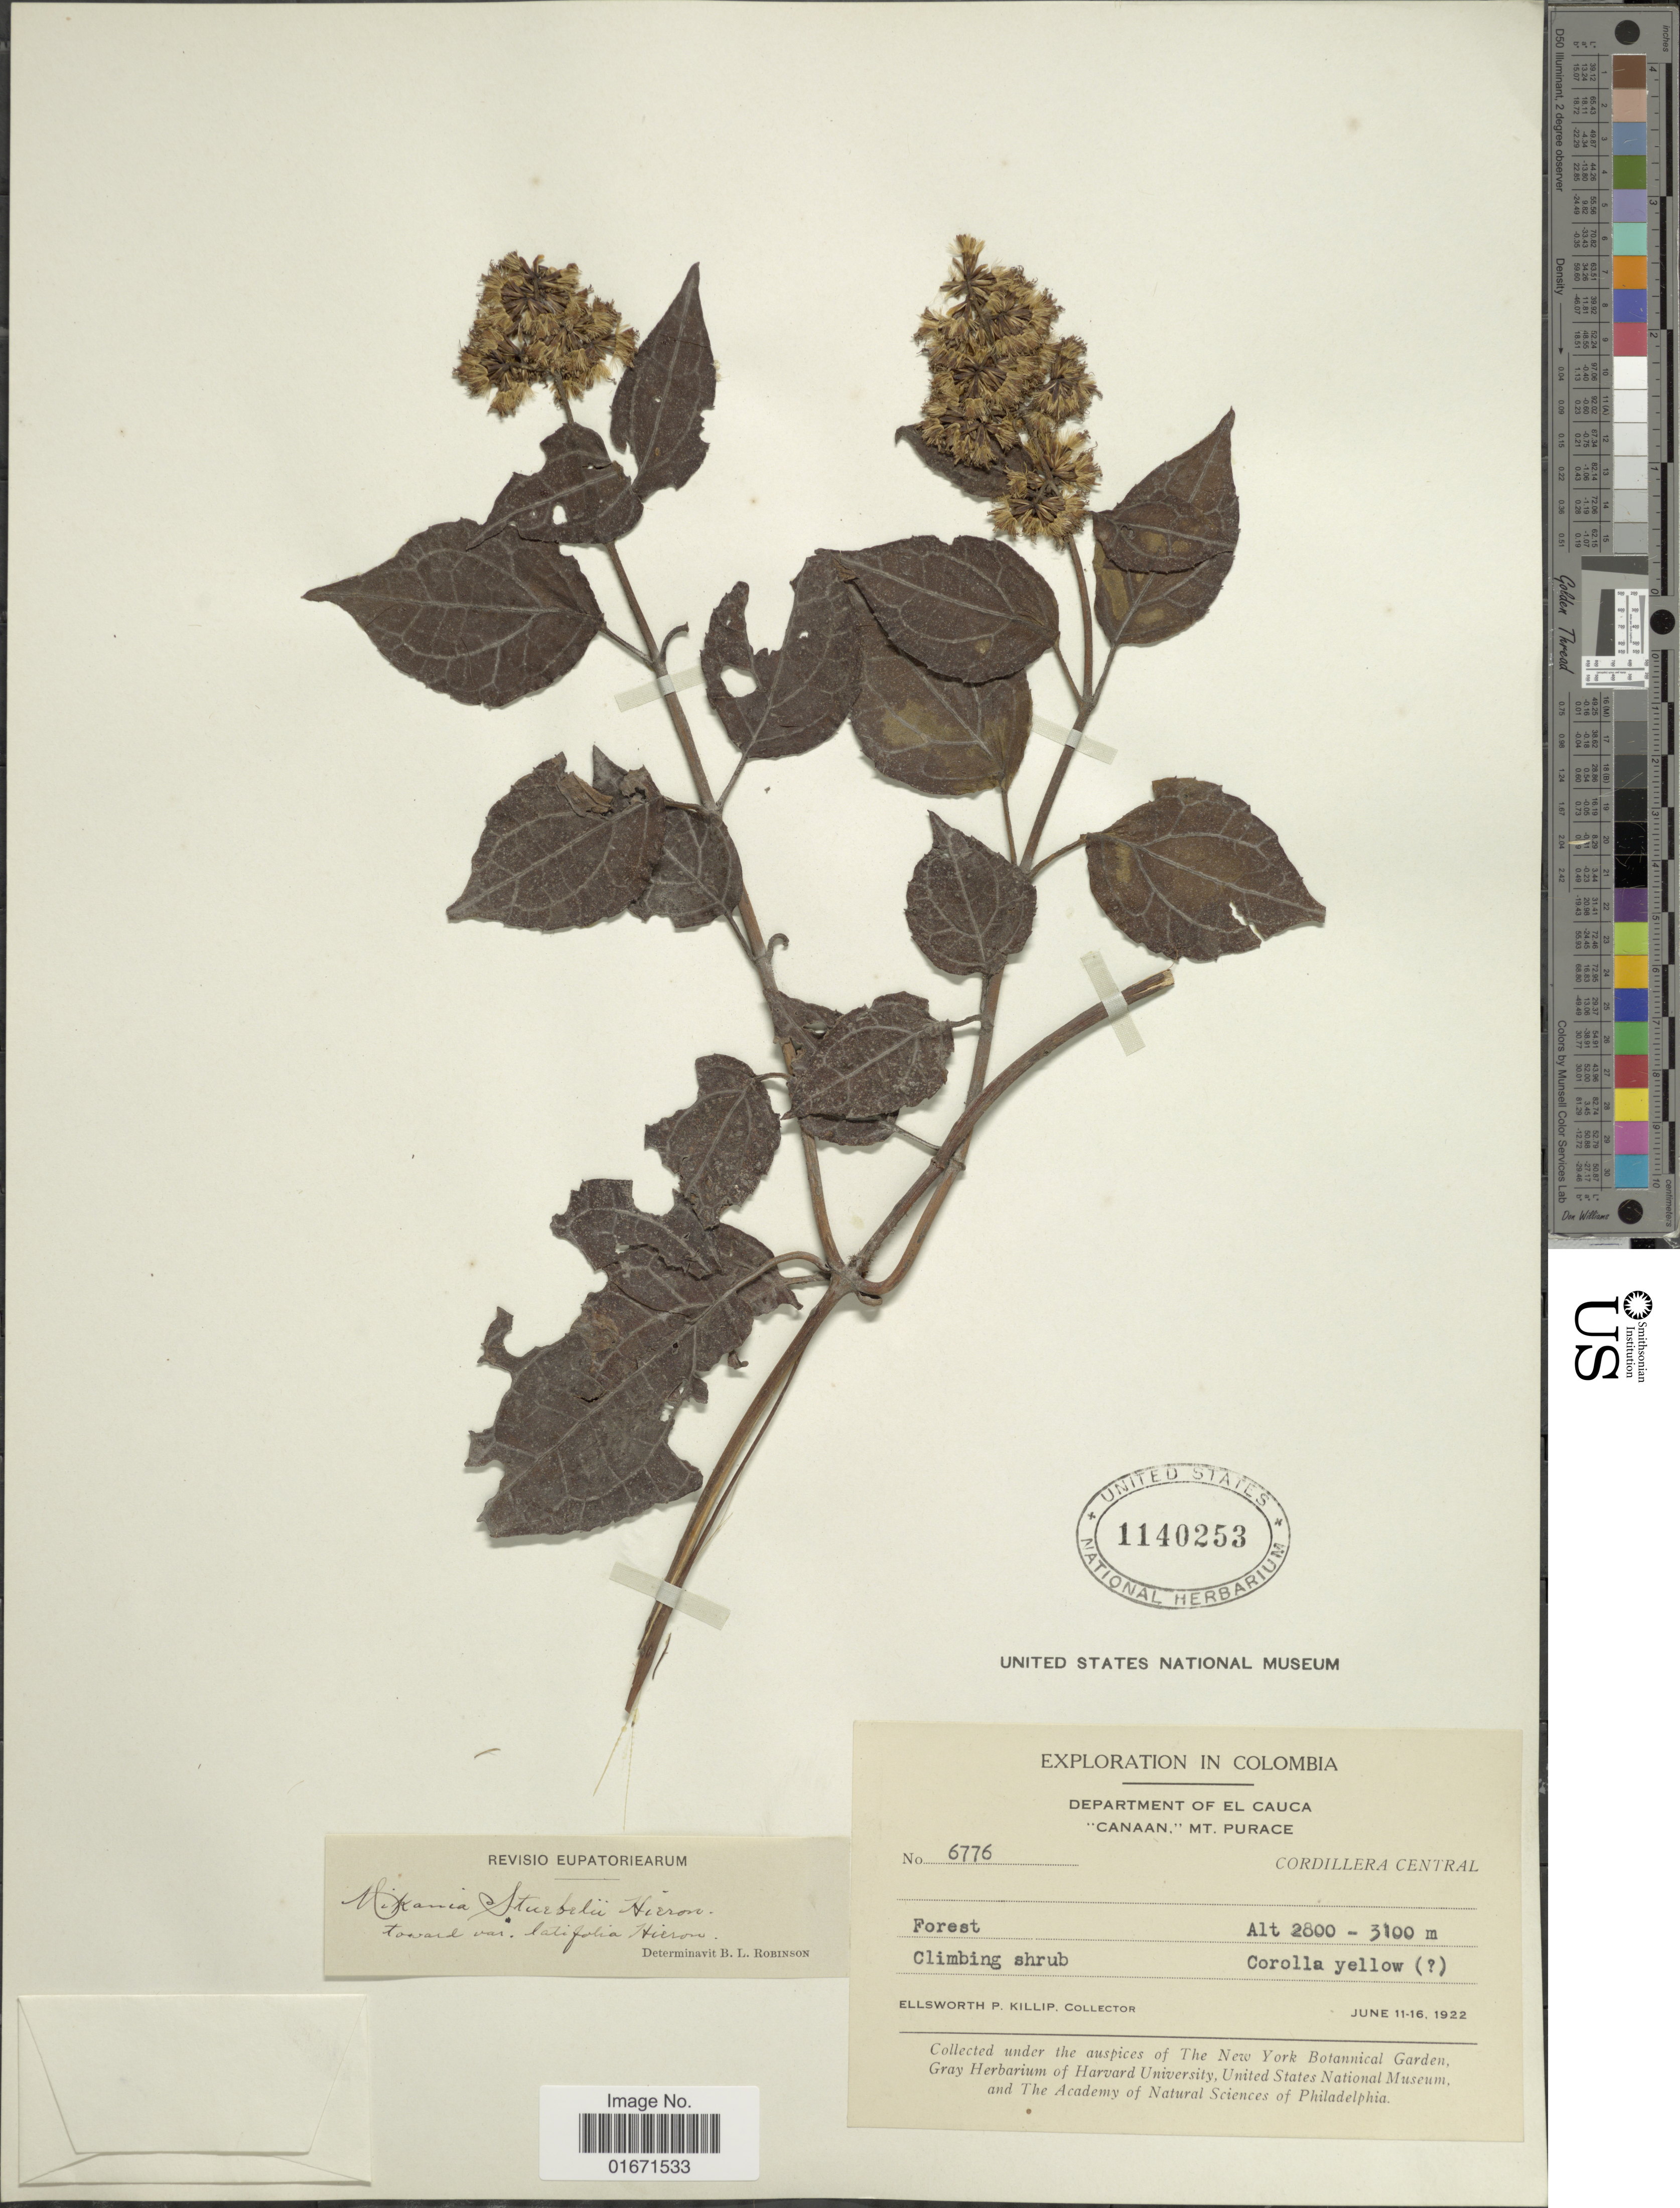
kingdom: Plantae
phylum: Tracheophyta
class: Magnoliopsida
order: Asterales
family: Asteraceae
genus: Mikania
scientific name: Mikania stuebelii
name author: Hieron.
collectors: E. P. Killip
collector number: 6776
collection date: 1922-06-11/1922-06-16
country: Colombia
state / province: Cauca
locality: Department of El Cauca. "Canaan", Mt. Purace. Cordillera Central. Forest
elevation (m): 2800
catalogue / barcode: US 1140253